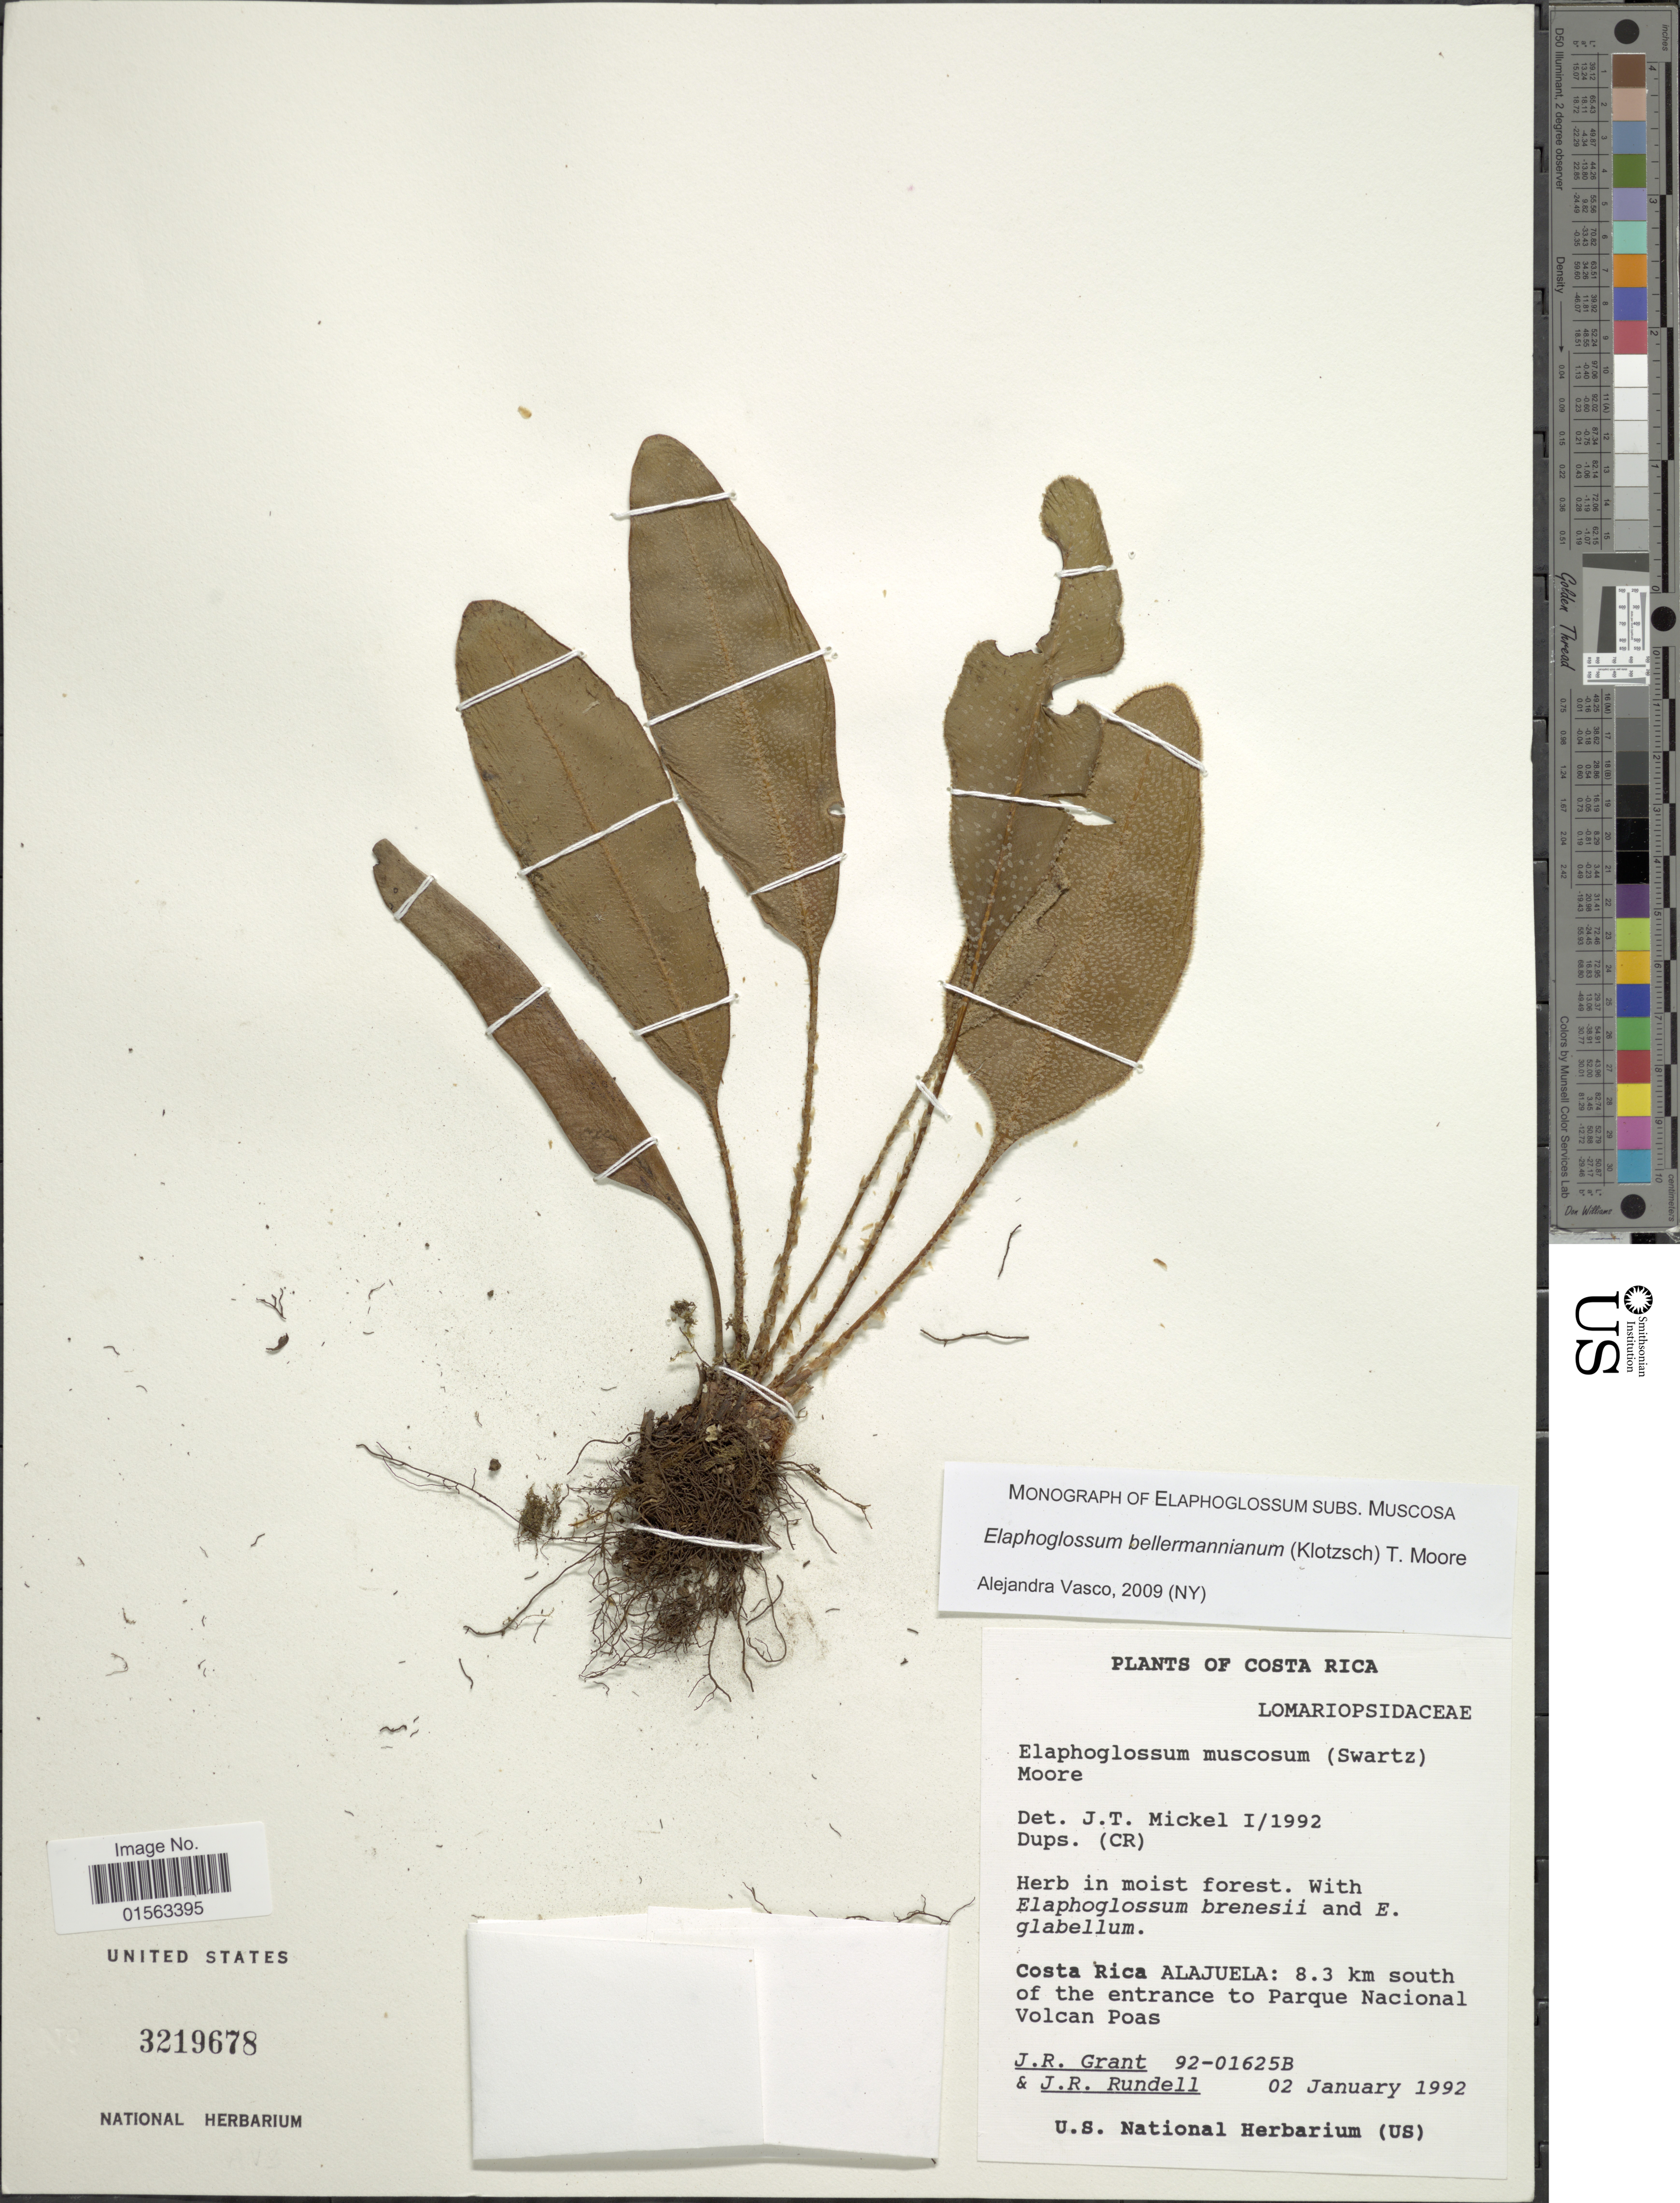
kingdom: Plantae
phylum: Tracheophyta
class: Polypodiopsida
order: Polypodiales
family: Dryopteridaceae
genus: Elaphoglossum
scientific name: Elaphoglossum bellermannianum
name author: (Klotzsch) T. Moore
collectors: J. Grant & J. R. Rundell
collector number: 92-01625B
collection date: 1992-01-02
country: Costa Rica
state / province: Alajuela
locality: Alajuela: 8.3 km south of the entrance to Parque Nacional Volcan Poas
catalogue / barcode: US 3219678